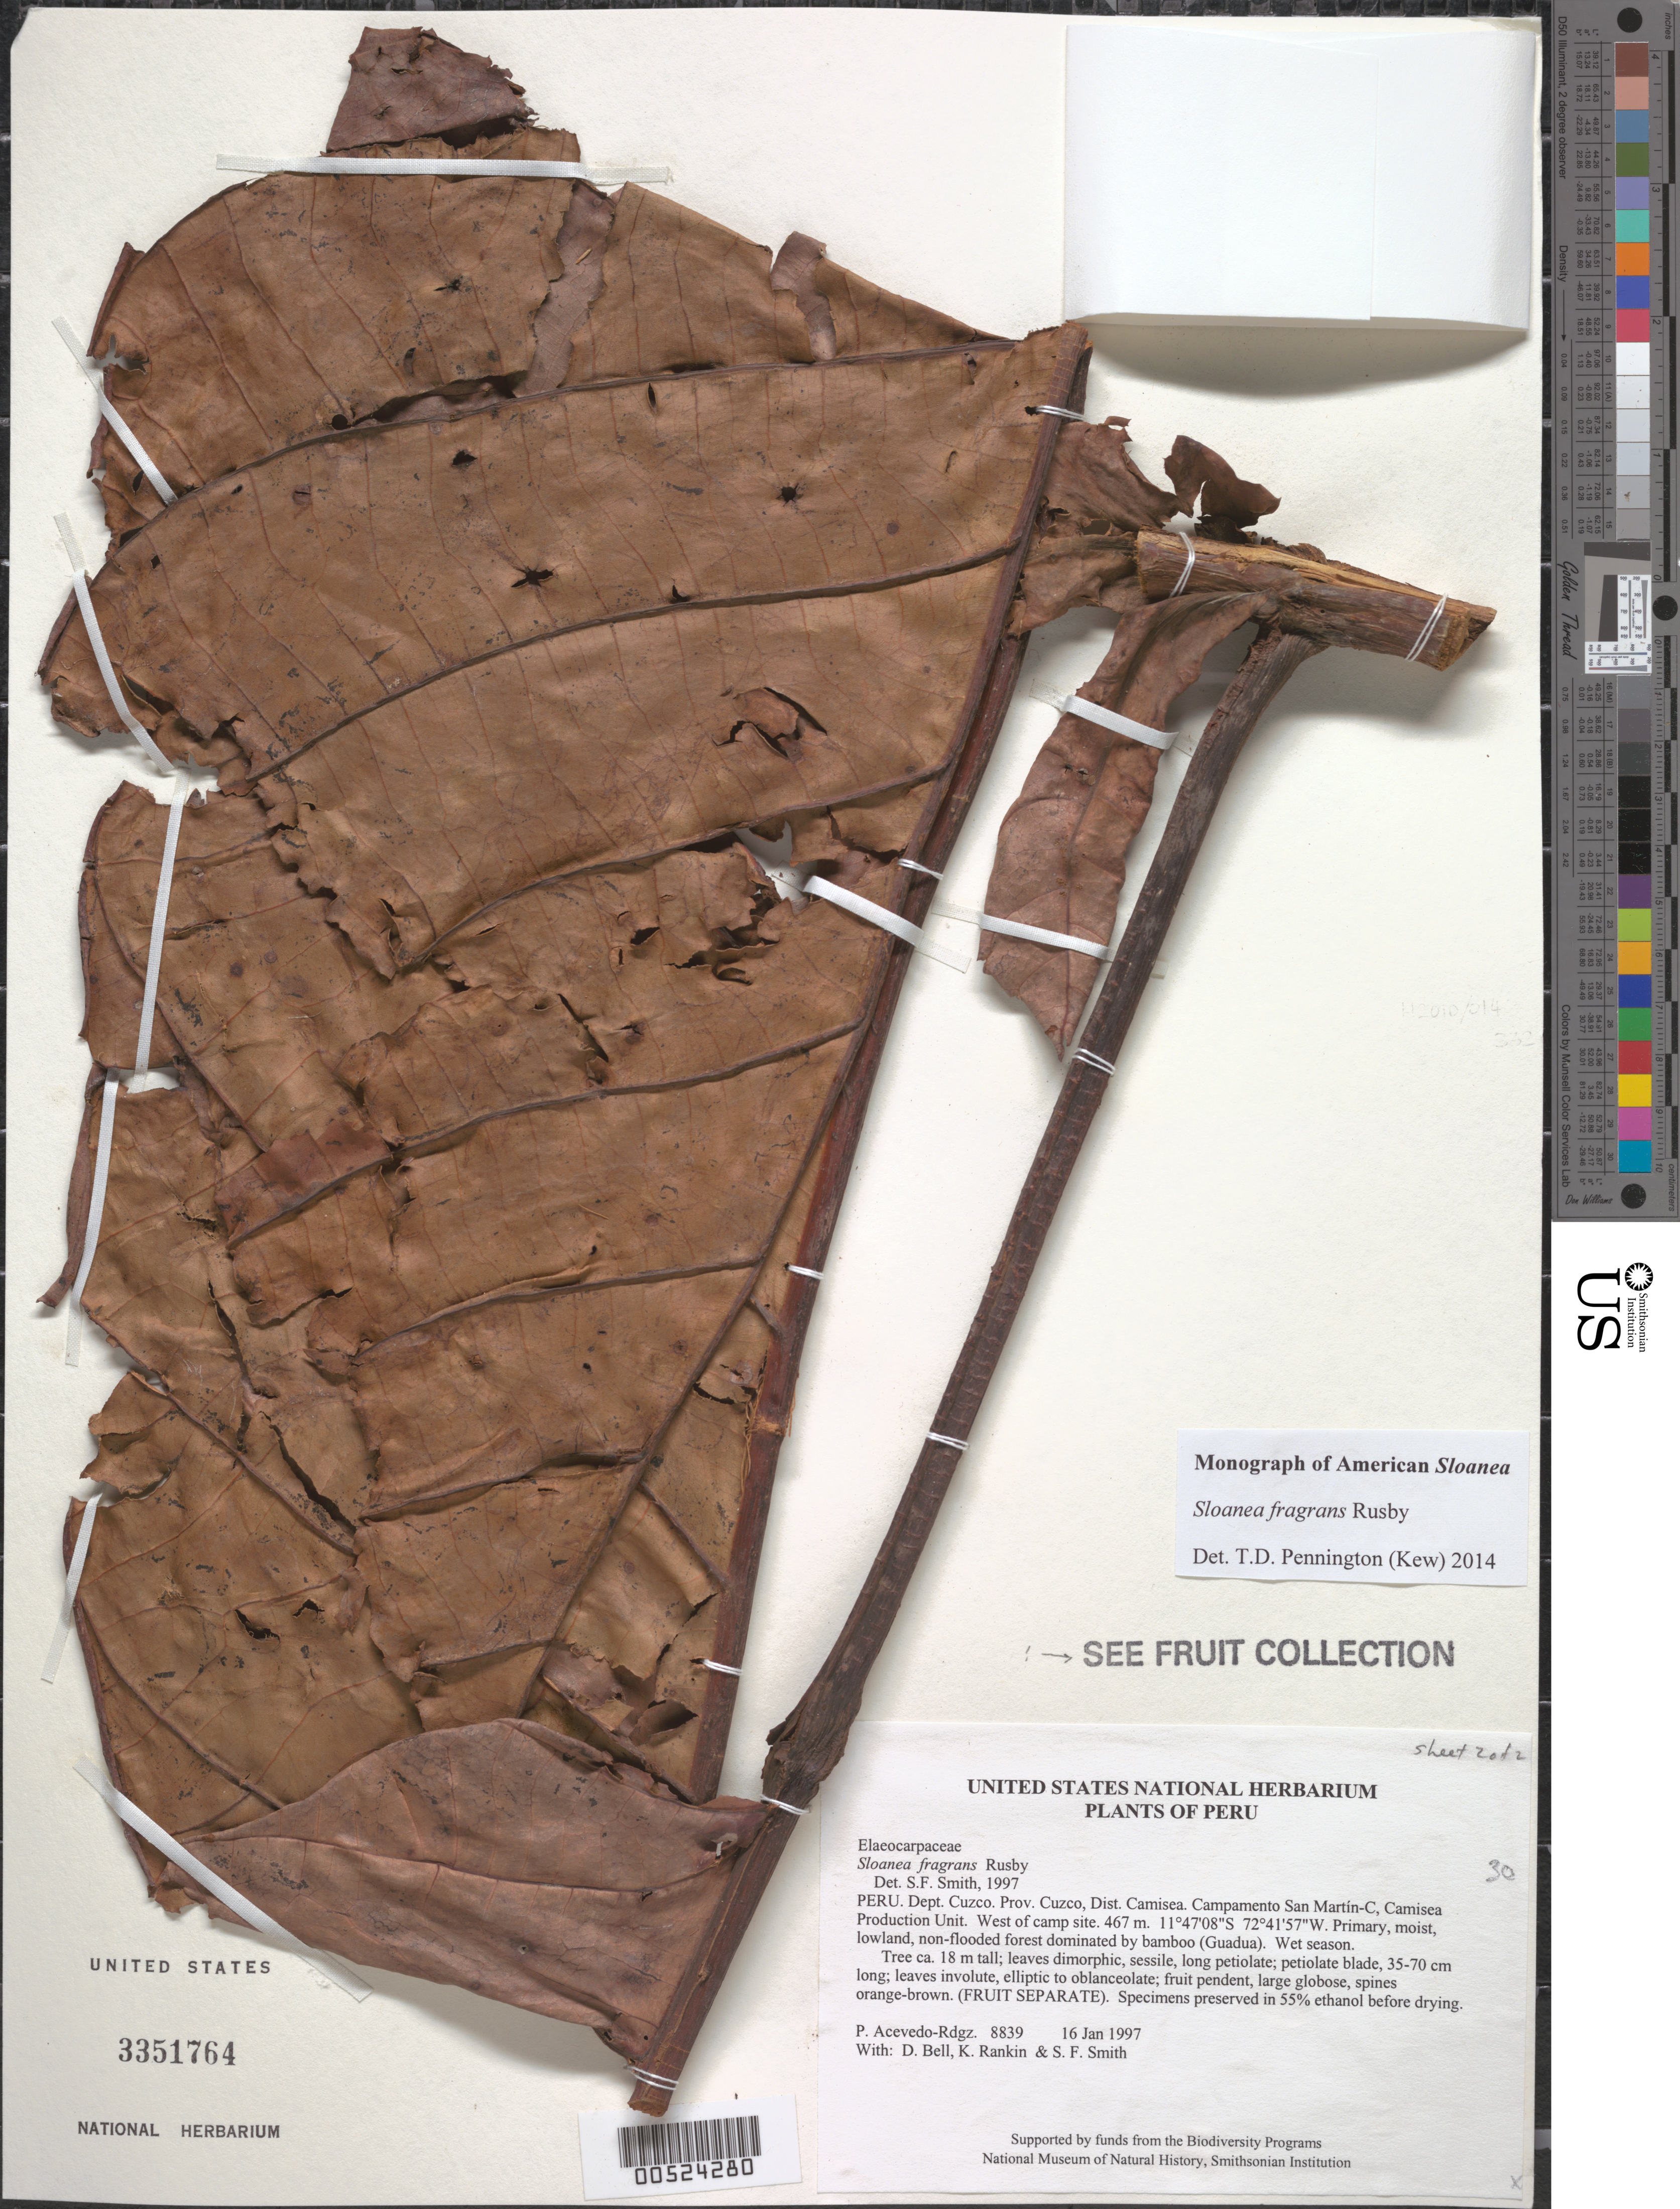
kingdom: Plantae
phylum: Tracheophyta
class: Magnoliopsida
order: Oxalidales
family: Elaeocarpaceae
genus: Sloanea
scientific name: Sloanea fragrans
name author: Rusby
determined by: Smith, Stephen F., (US), NMNH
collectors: P. Acevedo-Rodr., D. A. Bell, K. B. Rankin & S.F. Smith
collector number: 8839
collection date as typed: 16 Jan 1997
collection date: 1997-01-16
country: Peru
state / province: Cusco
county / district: Cusco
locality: Districto Camisea, Campamento San Martín-C, Camisea Production Unit. West of camp site.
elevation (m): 467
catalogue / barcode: US 3351764